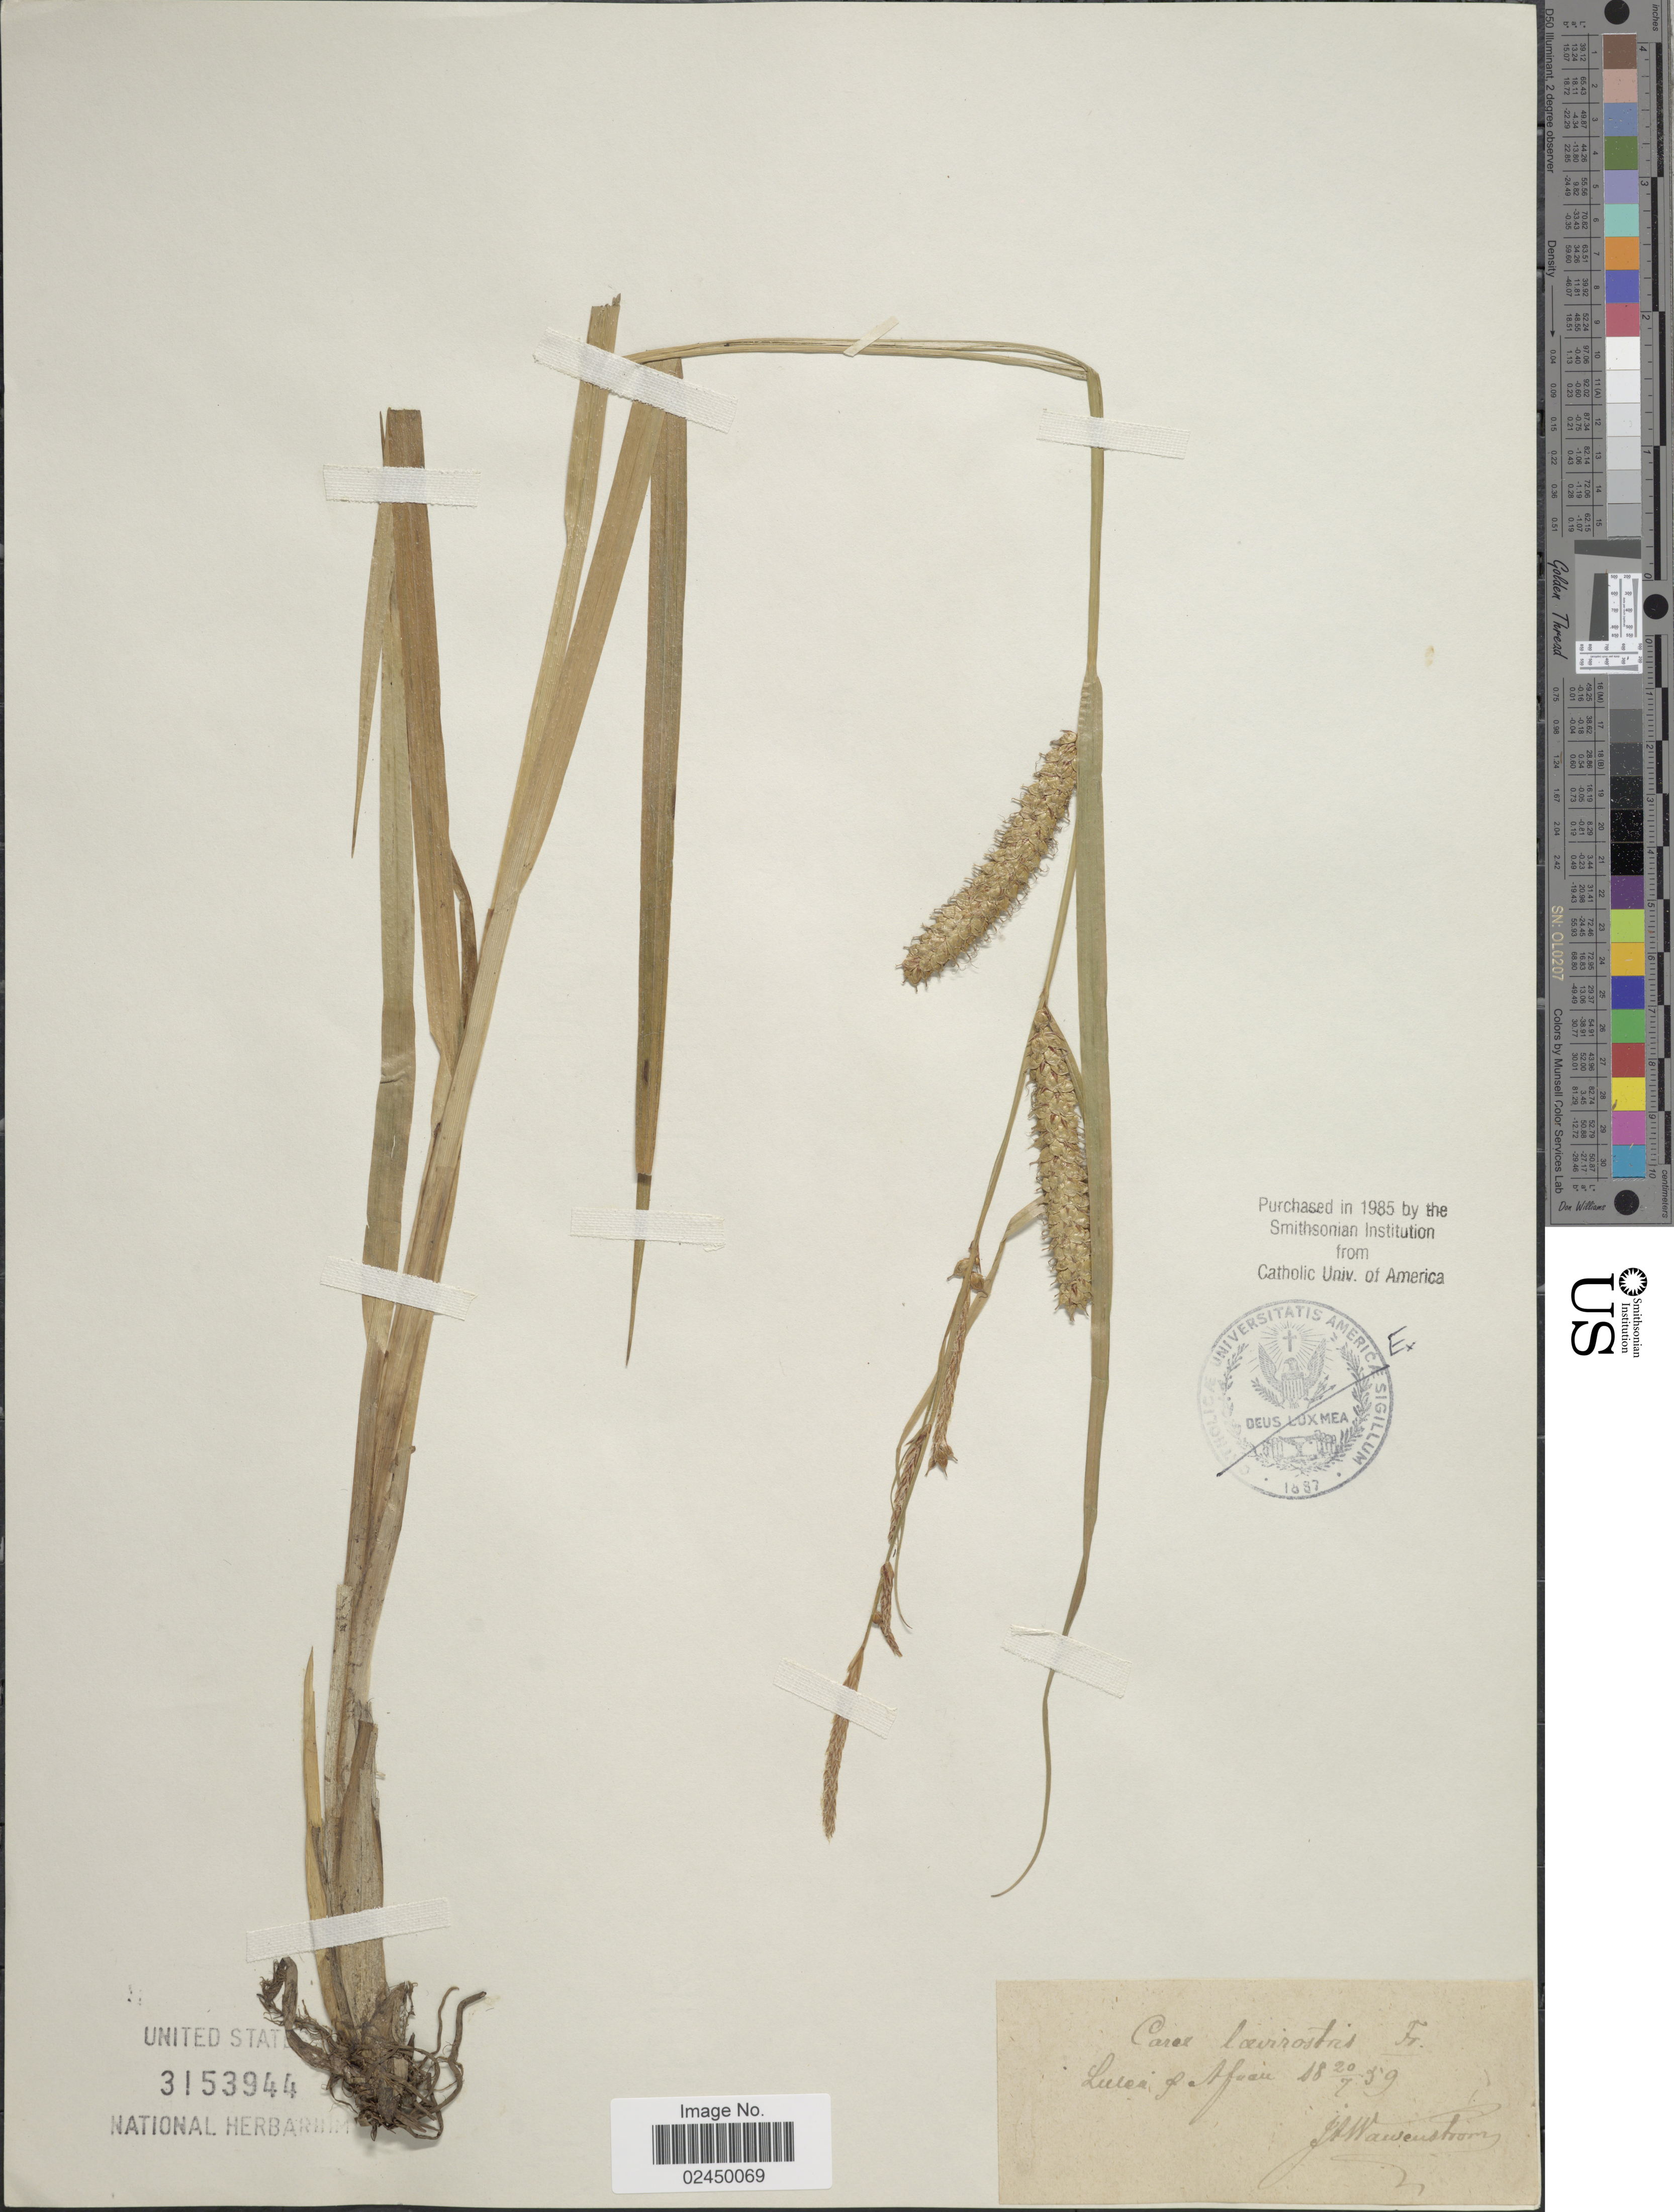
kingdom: Plantae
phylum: Tracheophyta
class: Liliopsida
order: Poales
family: Cyperaceae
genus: Carex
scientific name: Carex utriculata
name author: Boott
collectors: J. Wawenstrong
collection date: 1859-07-20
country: Romania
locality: Luica + Afuan [interpreted]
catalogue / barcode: US 3153944